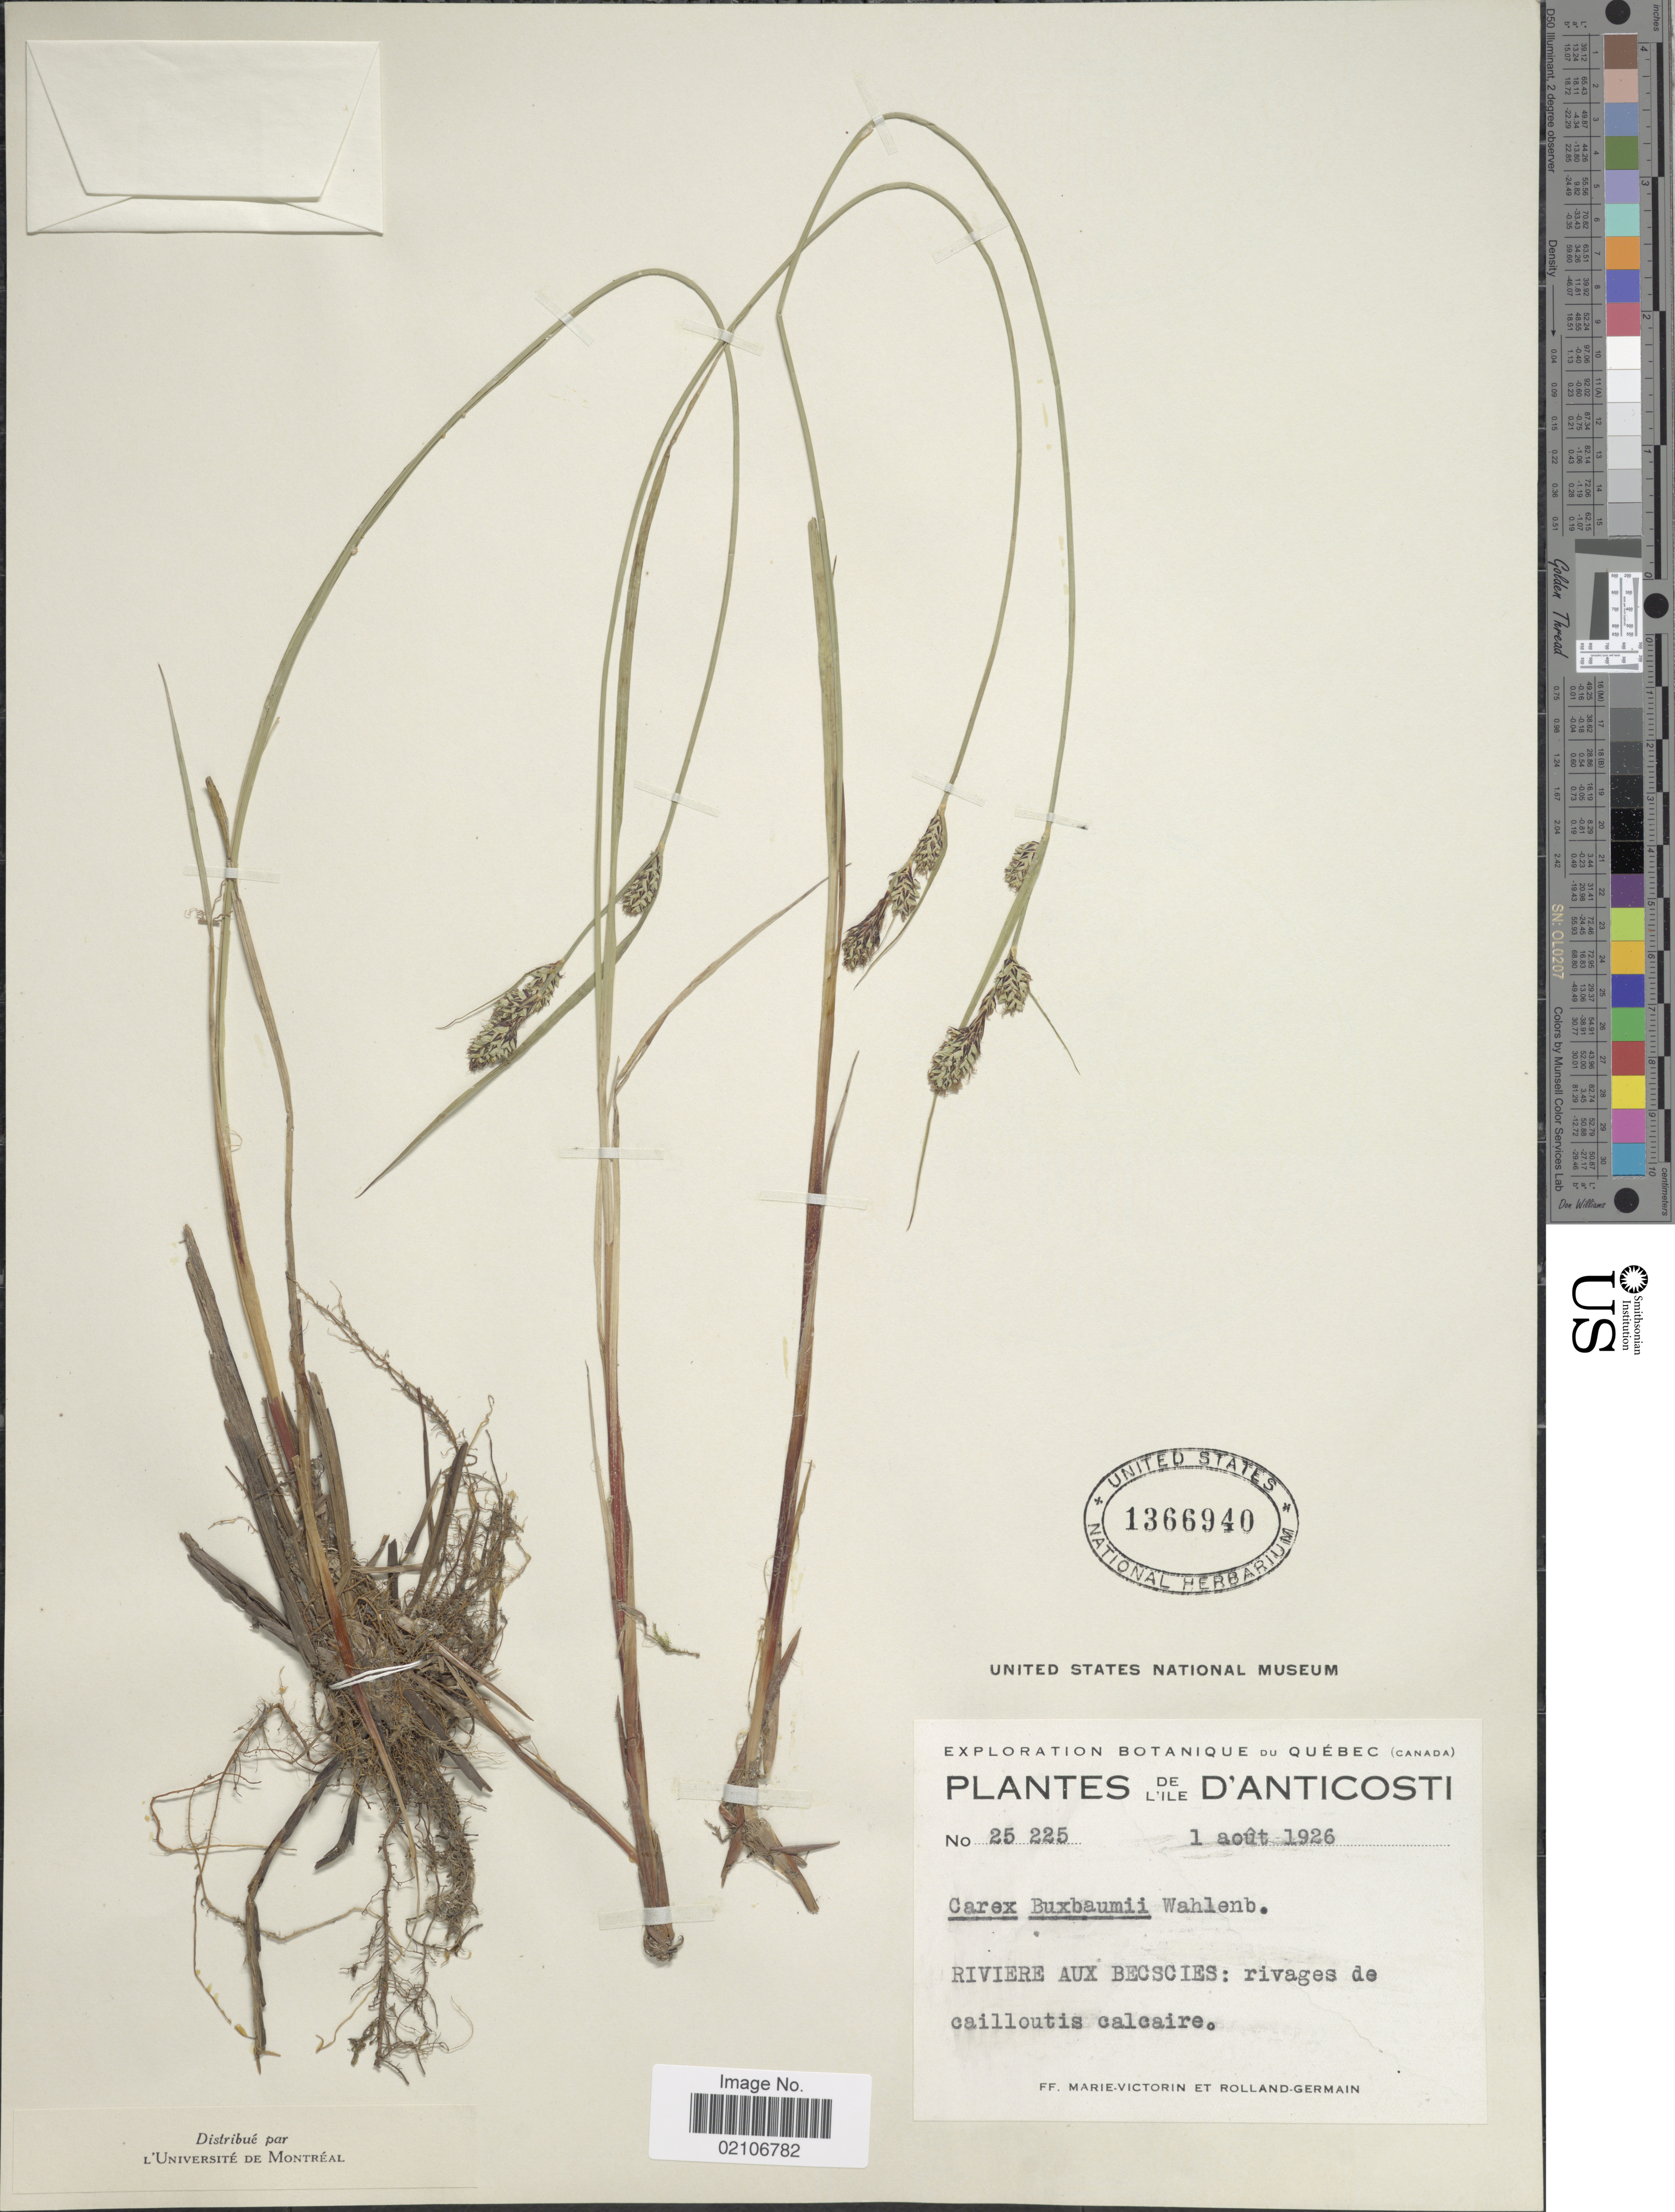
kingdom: Plantae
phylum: Tracheophyta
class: Liliopsida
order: Poales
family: Cyperaceae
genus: Carex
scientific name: Carex buxbaumii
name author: Wahlenb.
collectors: F. Marie-Victorin & Rolland-Germain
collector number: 25225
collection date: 1926-08-01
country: Canada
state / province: Quebec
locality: L'ile D'Anticosti. Eriviere aux Becscies: Rivages de cailloutis calcaire.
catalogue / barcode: US 1366940